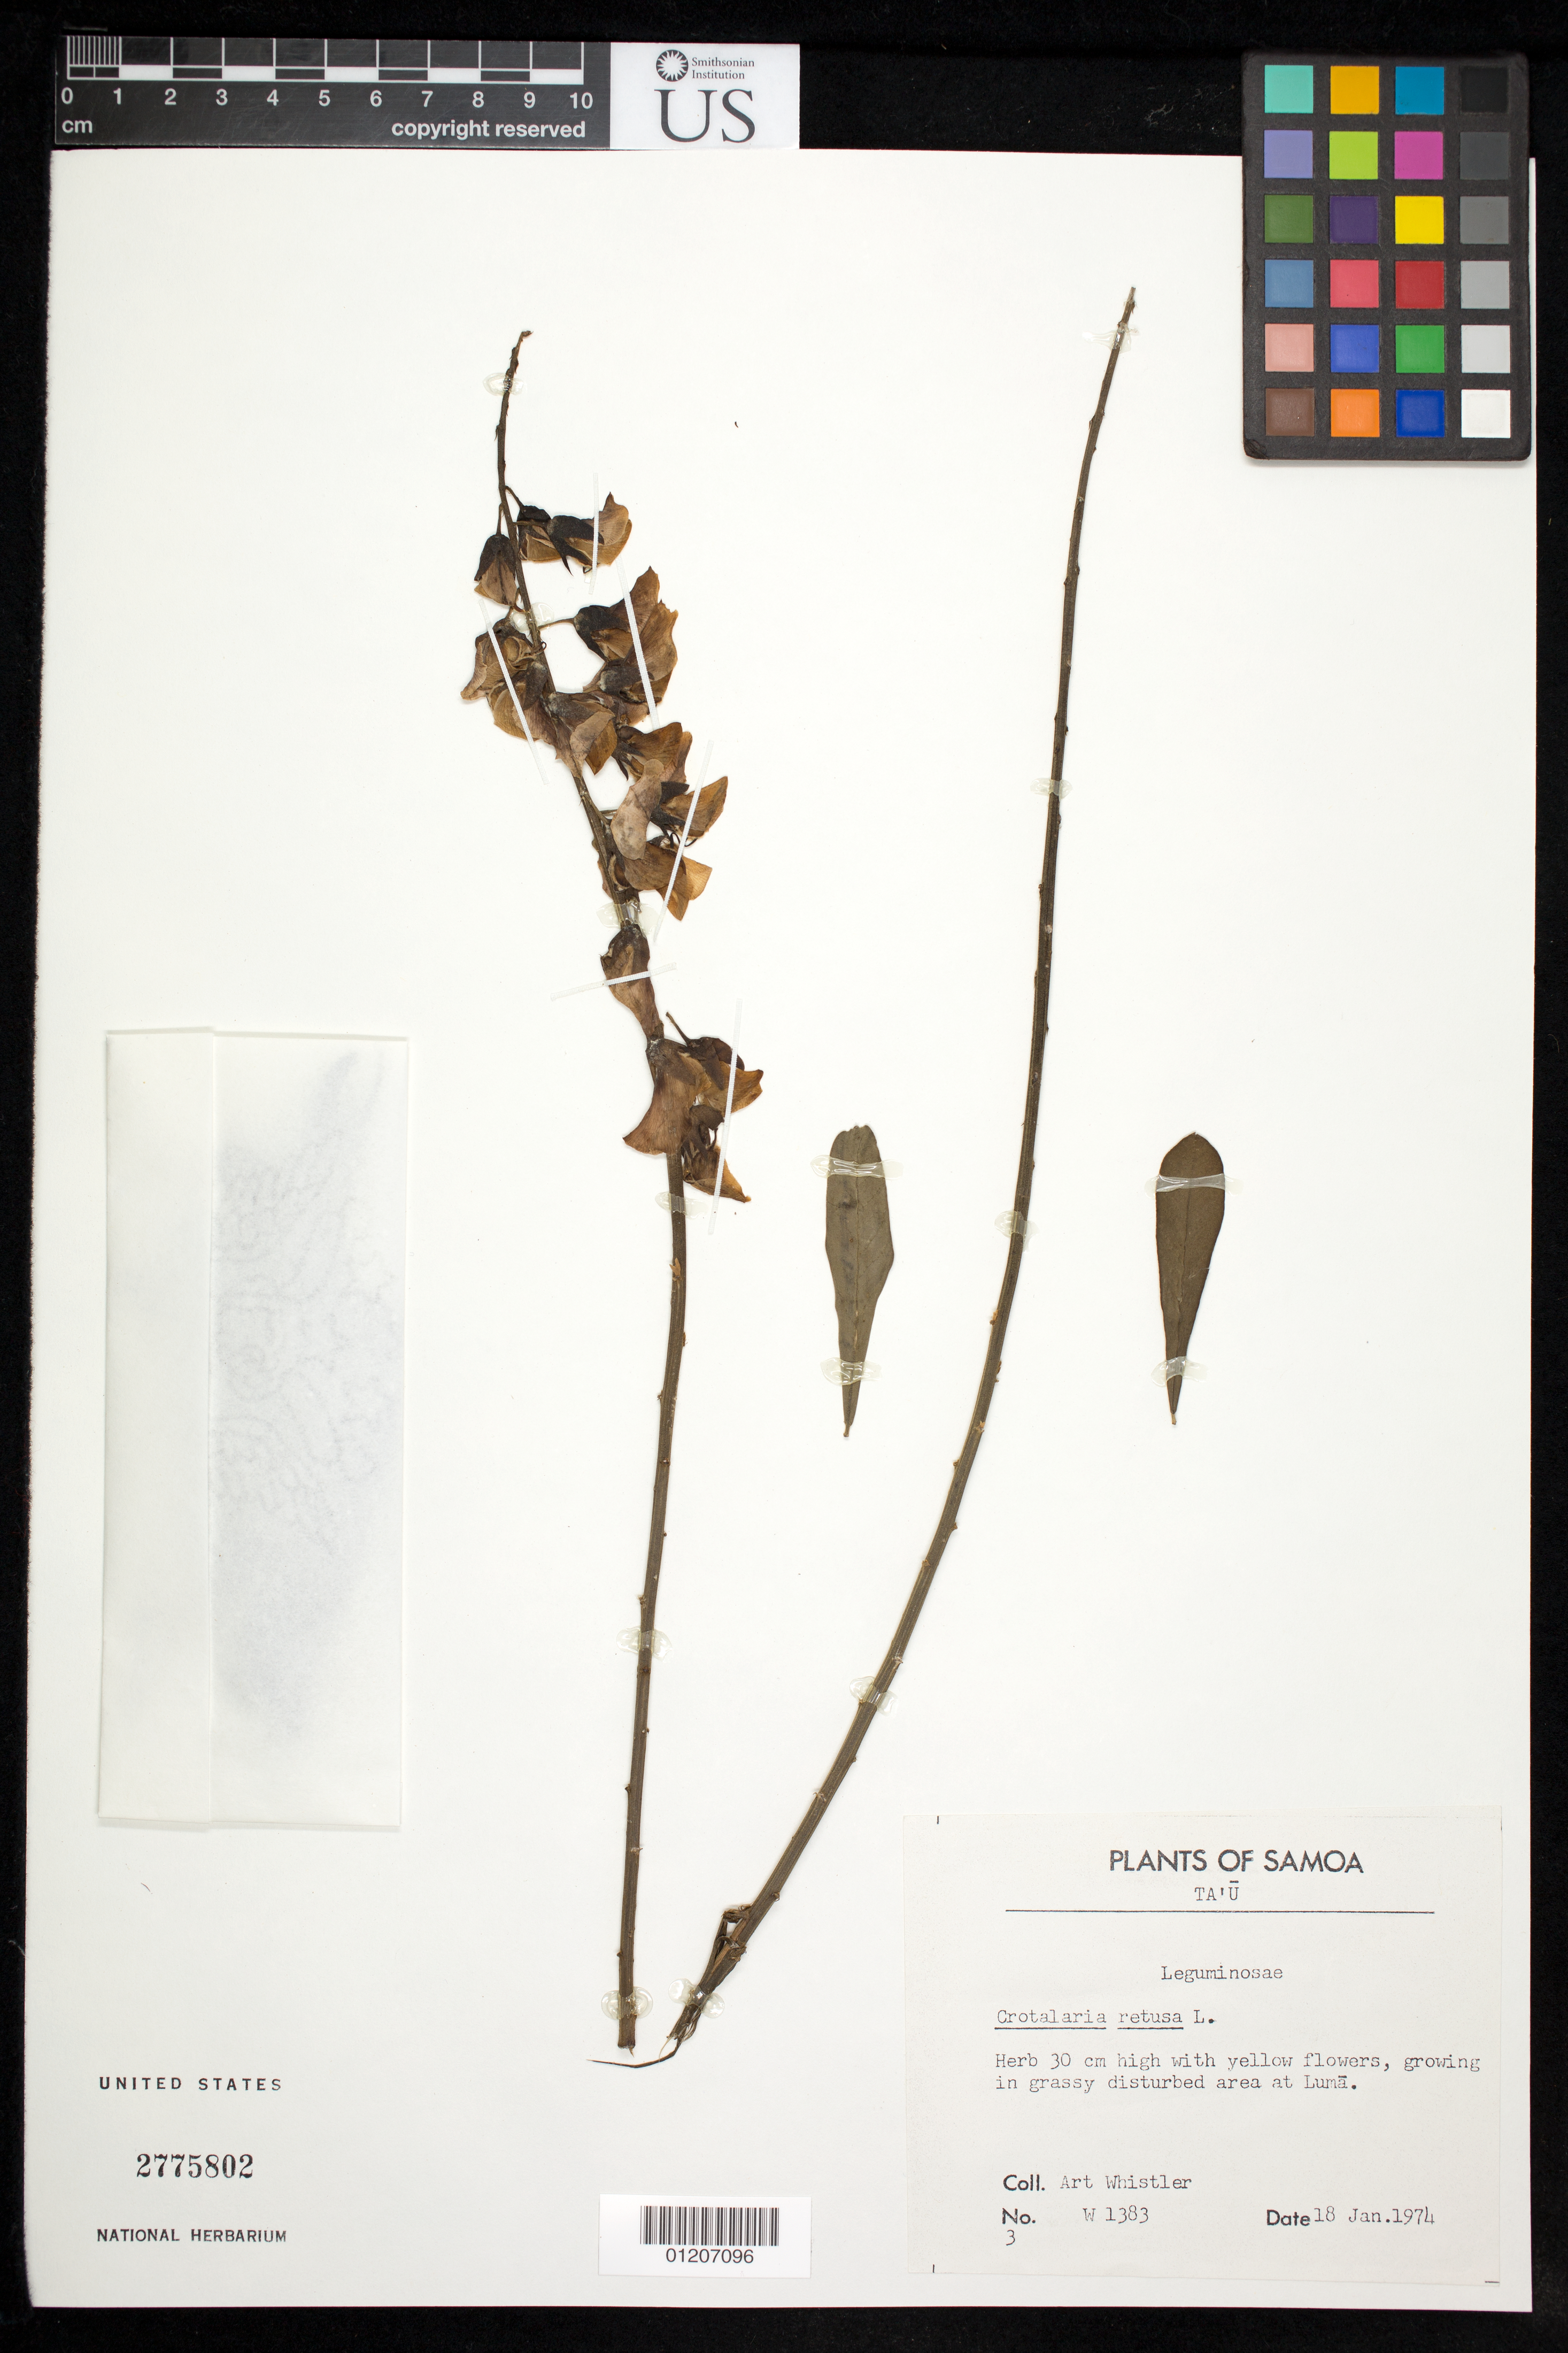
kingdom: Plantae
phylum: Tracheophyta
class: Magnoliopsida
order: Fabales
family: Fabaceae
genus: Crotalaria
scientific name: Crotalaria retusa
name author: L.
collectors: A. Whistler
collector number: W 1383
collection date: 1974-01-18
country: American Samoa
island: Ta'u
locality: at lumà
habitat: Growing in grassy disturbed area.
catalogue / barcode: US 2775802